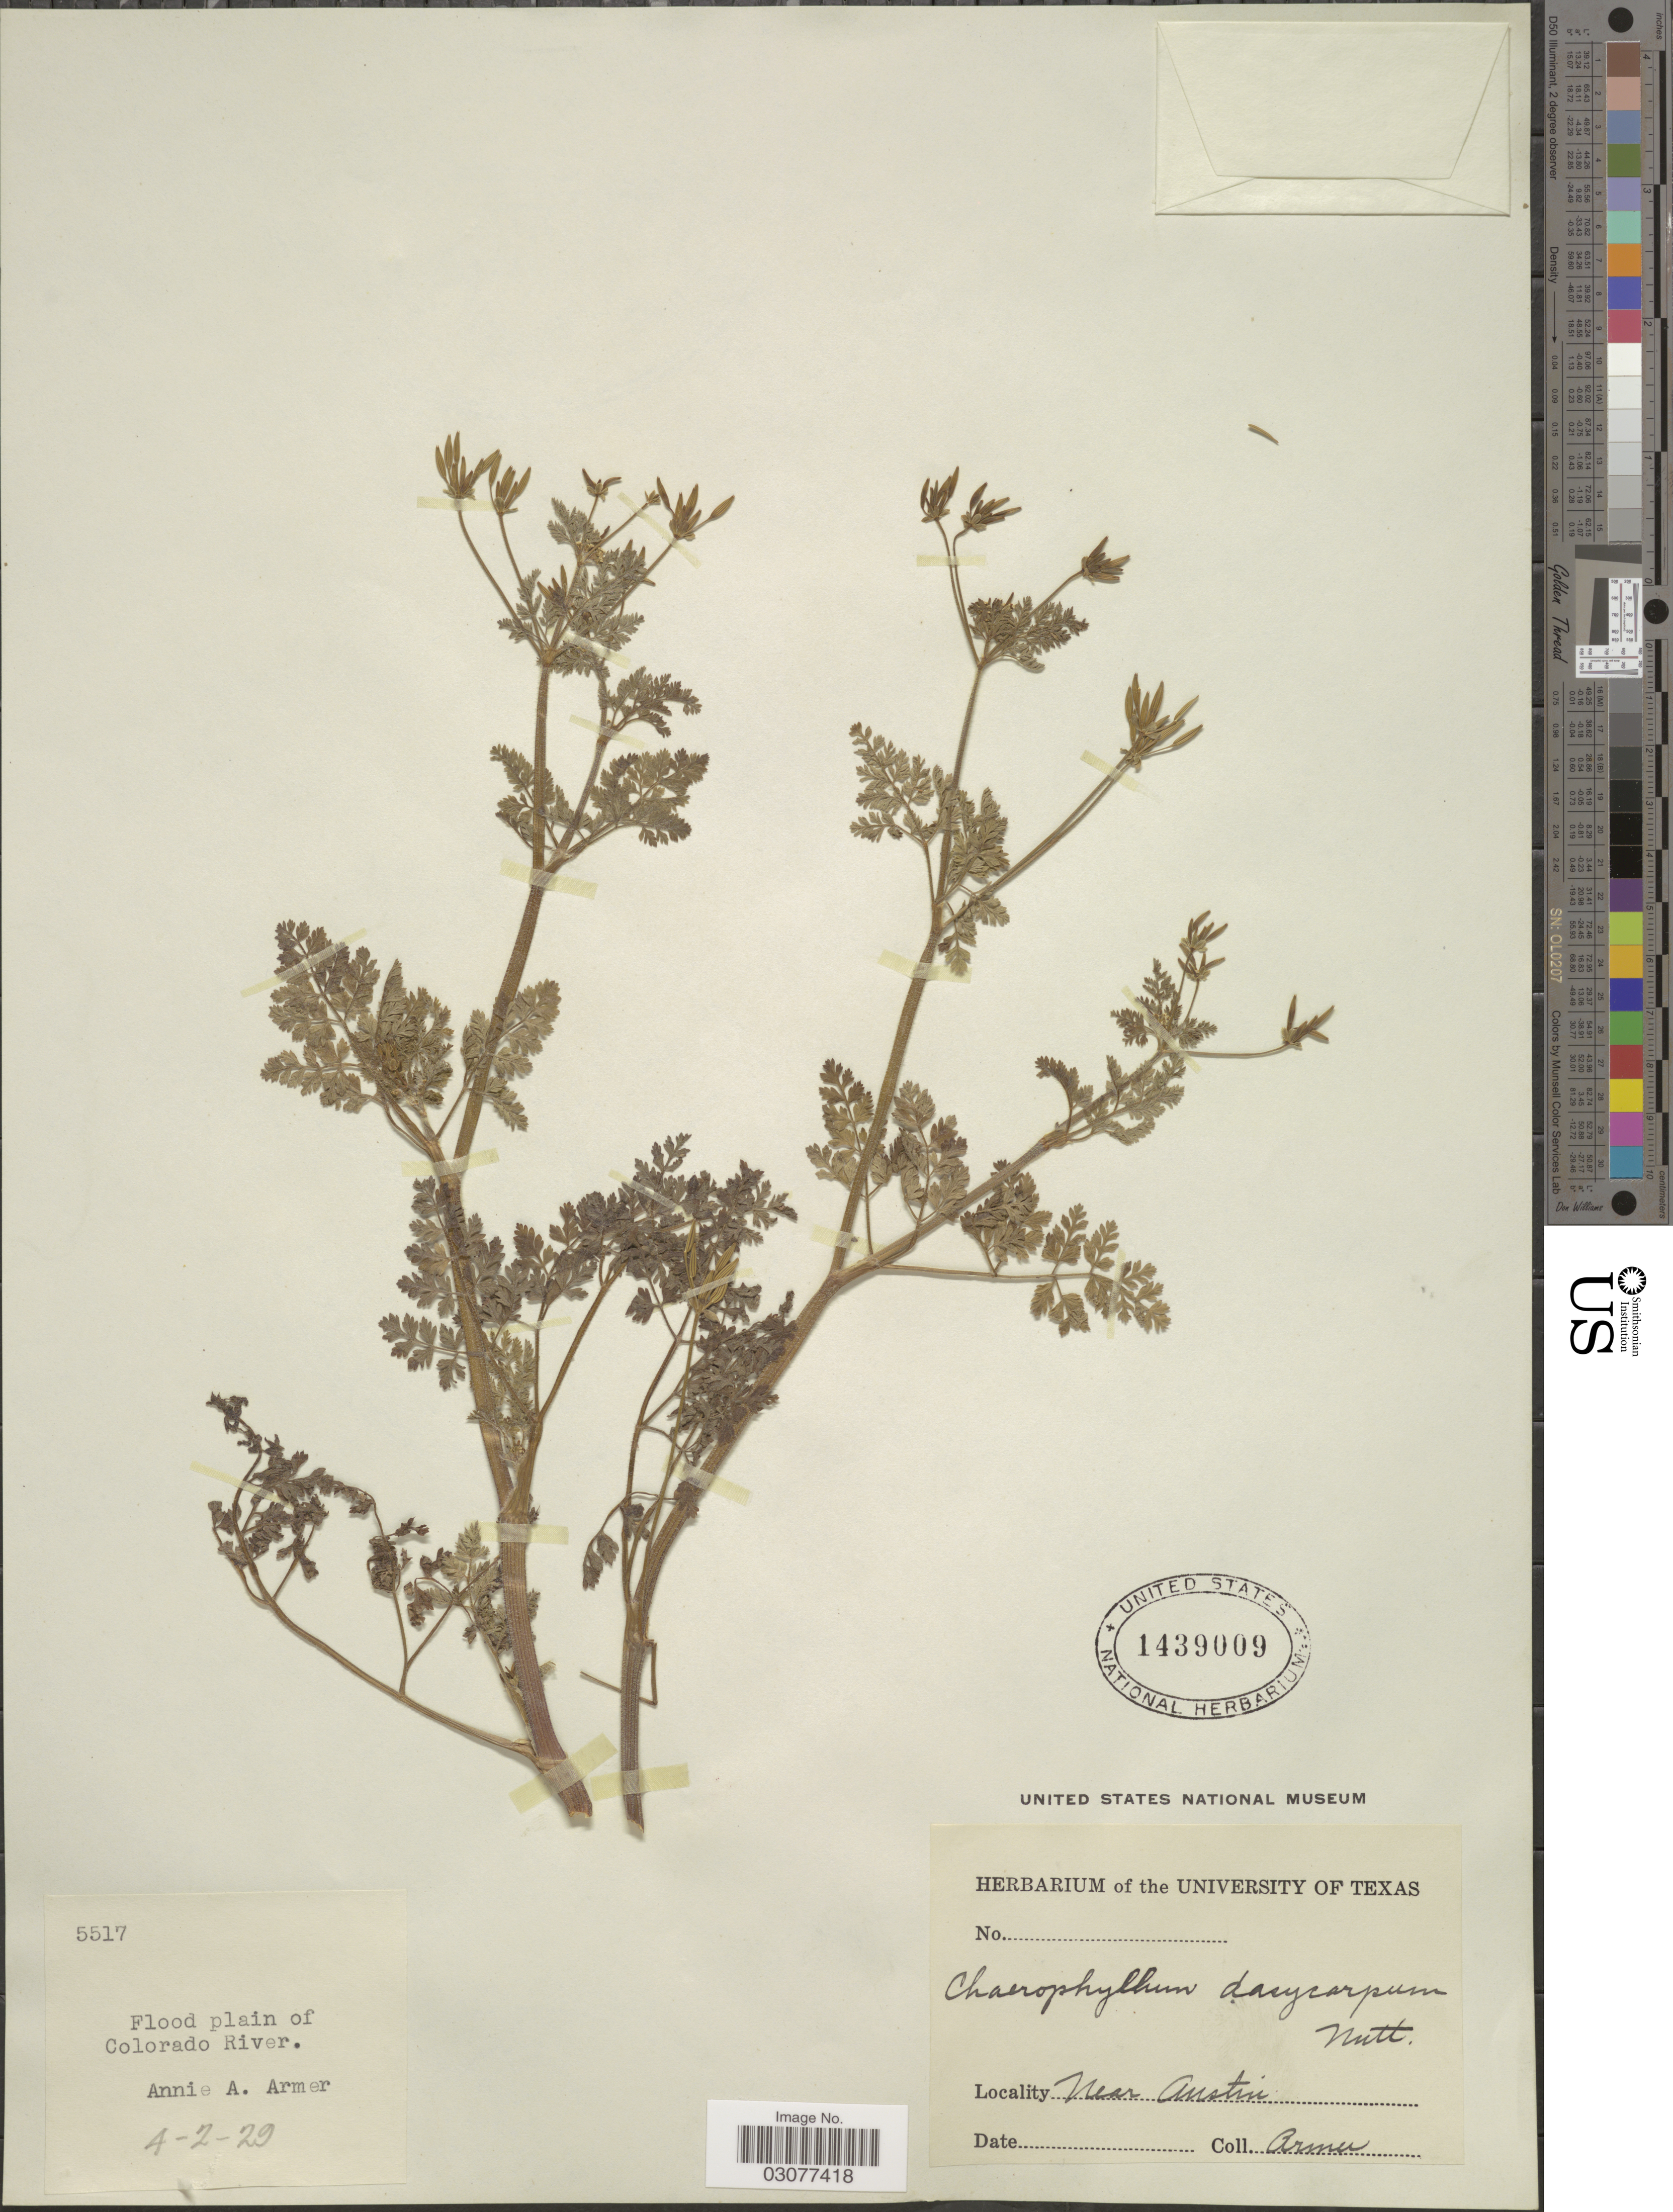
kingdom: Plantae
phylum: Tracheophyta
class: Magnoliopsida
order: Apiales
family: Apiaceae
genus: Chaerophyllum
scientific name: Chaerophyllum dasycarpum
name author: (Hook. ex S. Watson) Nutt.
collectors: A. Armer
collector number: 5517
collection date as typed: Transcribed d/m/y: 4/2/29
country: United States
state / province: Texas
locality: Flood plain of Colorado River. Near Austin.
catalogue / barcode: US 1439009